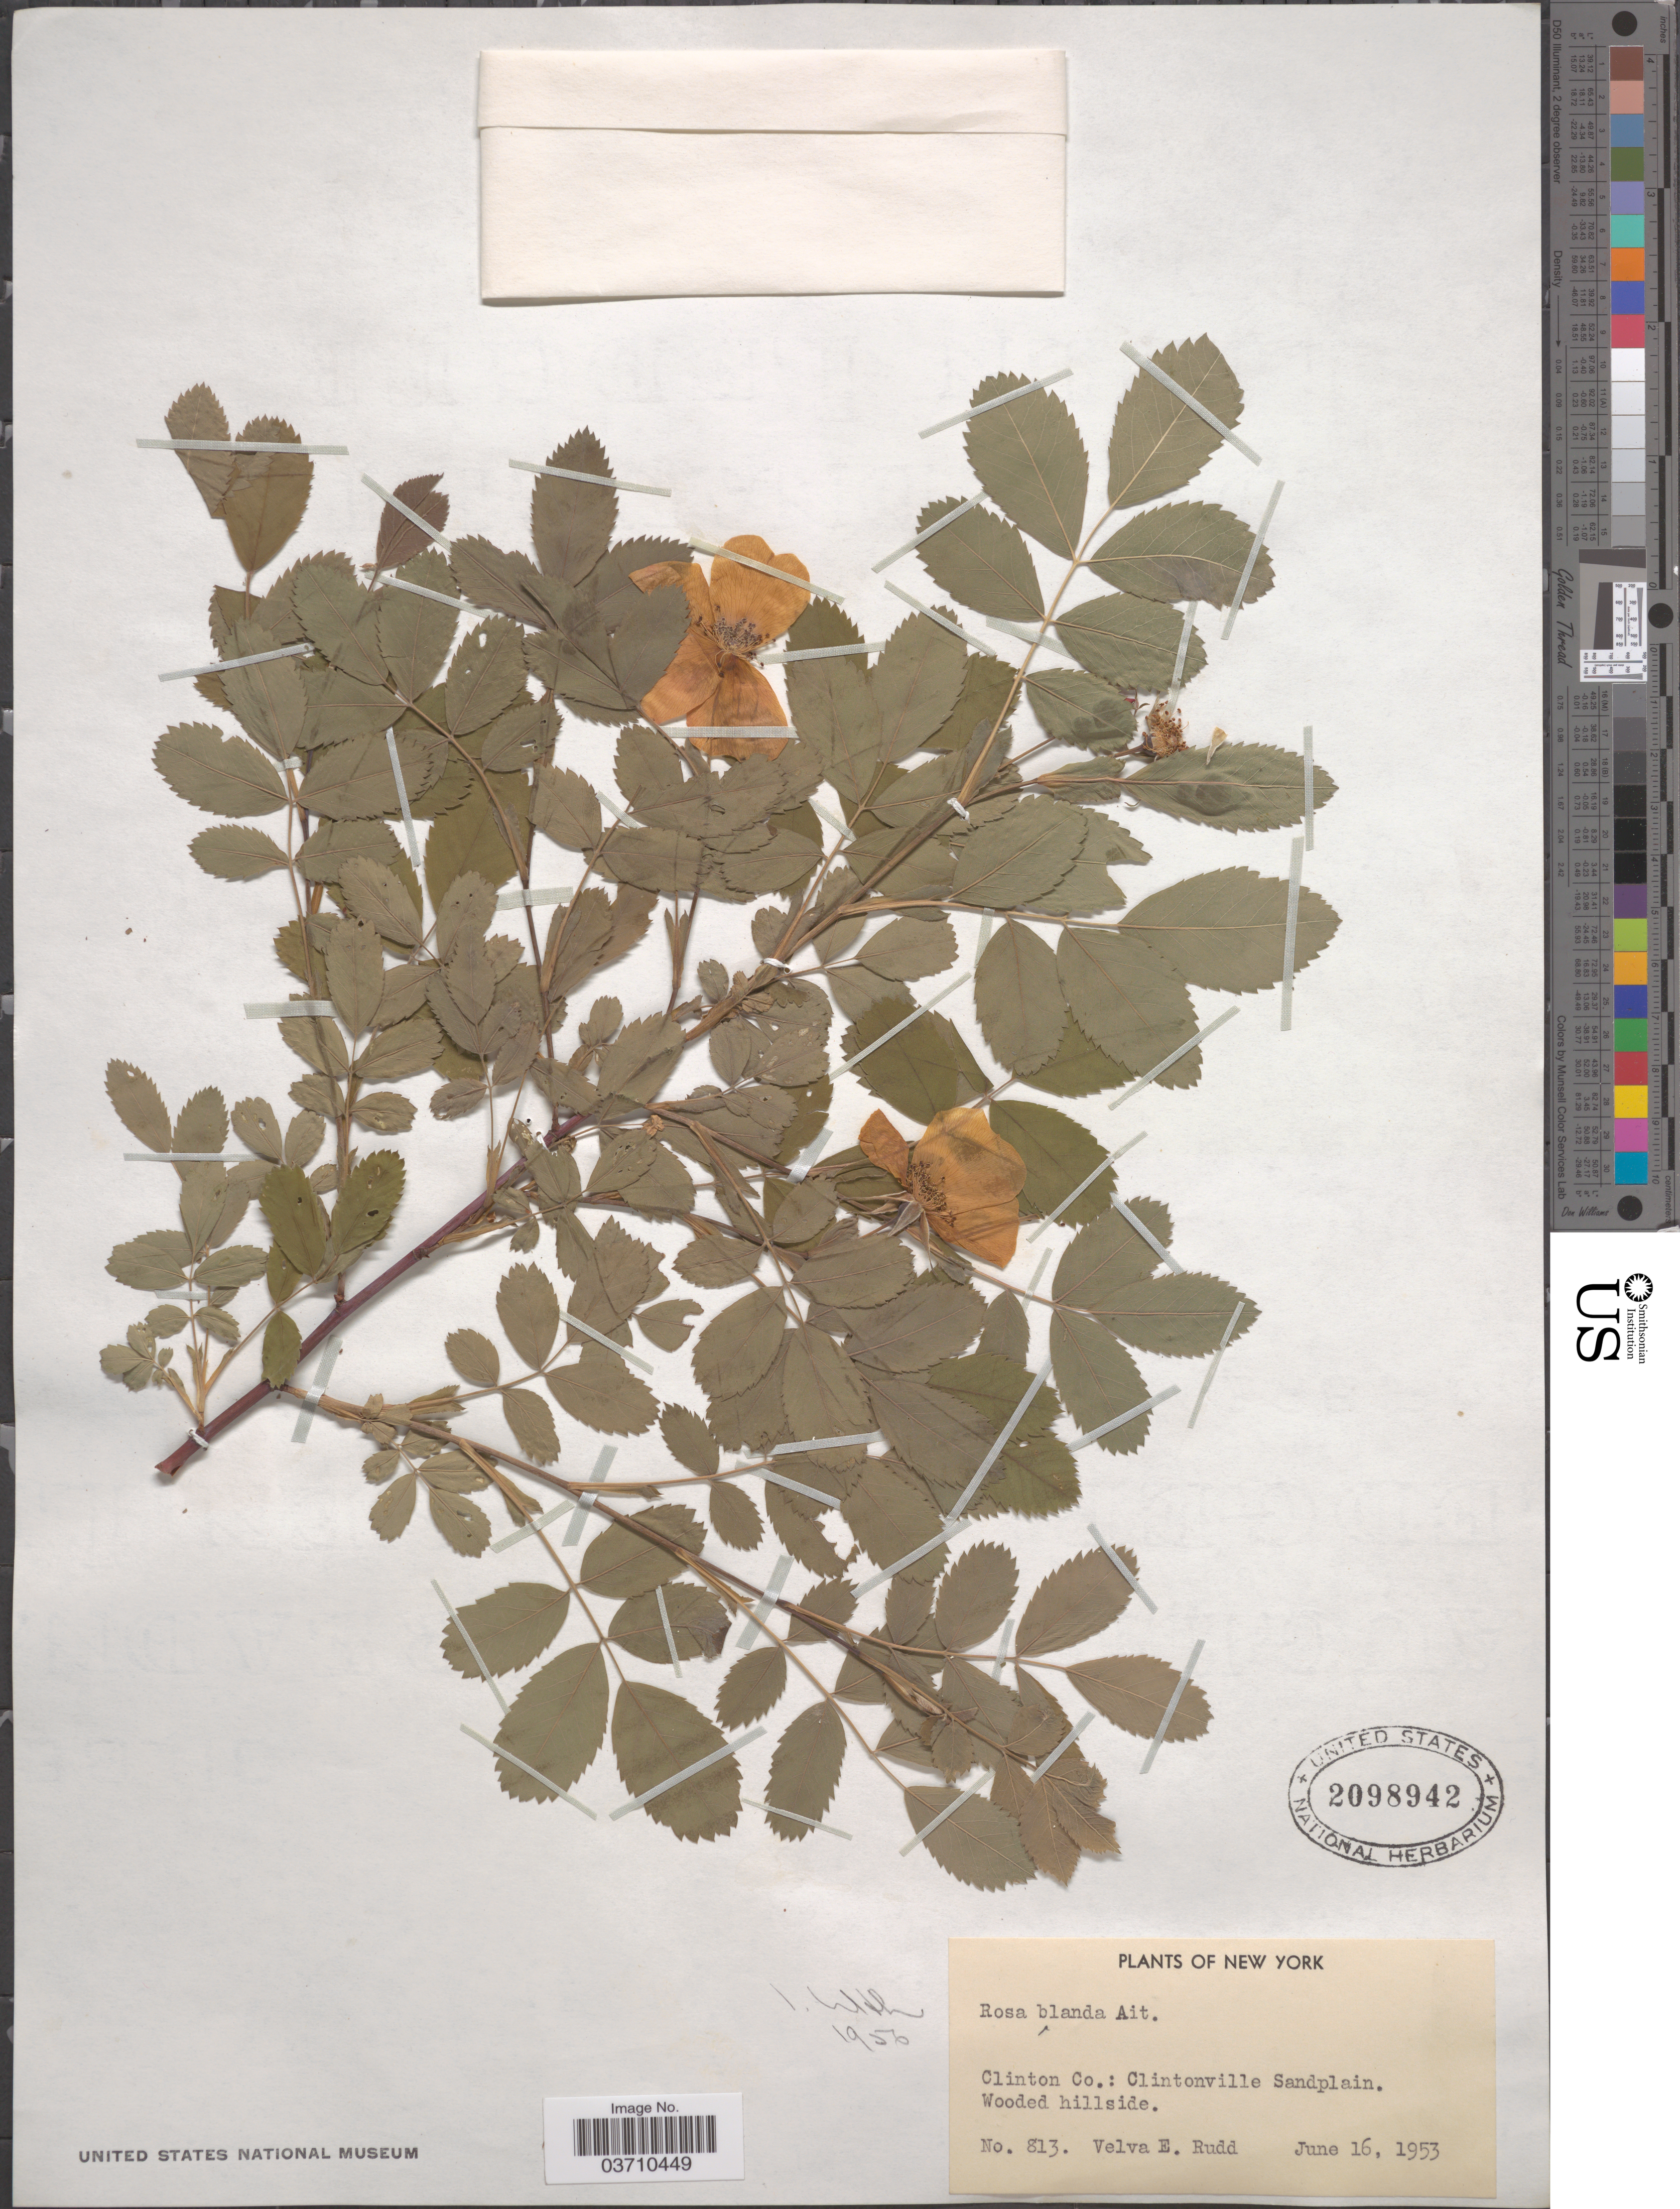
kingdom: Plantae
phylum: Tracheophyta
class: Magnoliopsida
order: Rosales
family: Rosaceae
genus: Rosa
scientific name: Rosa blanda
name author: Aiton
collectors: V. E. Rudd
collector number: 813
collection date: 1953-06-16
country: United States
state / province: New York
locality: Clinton Co.: Clintonville Sandplain.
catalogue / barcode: US 2098942